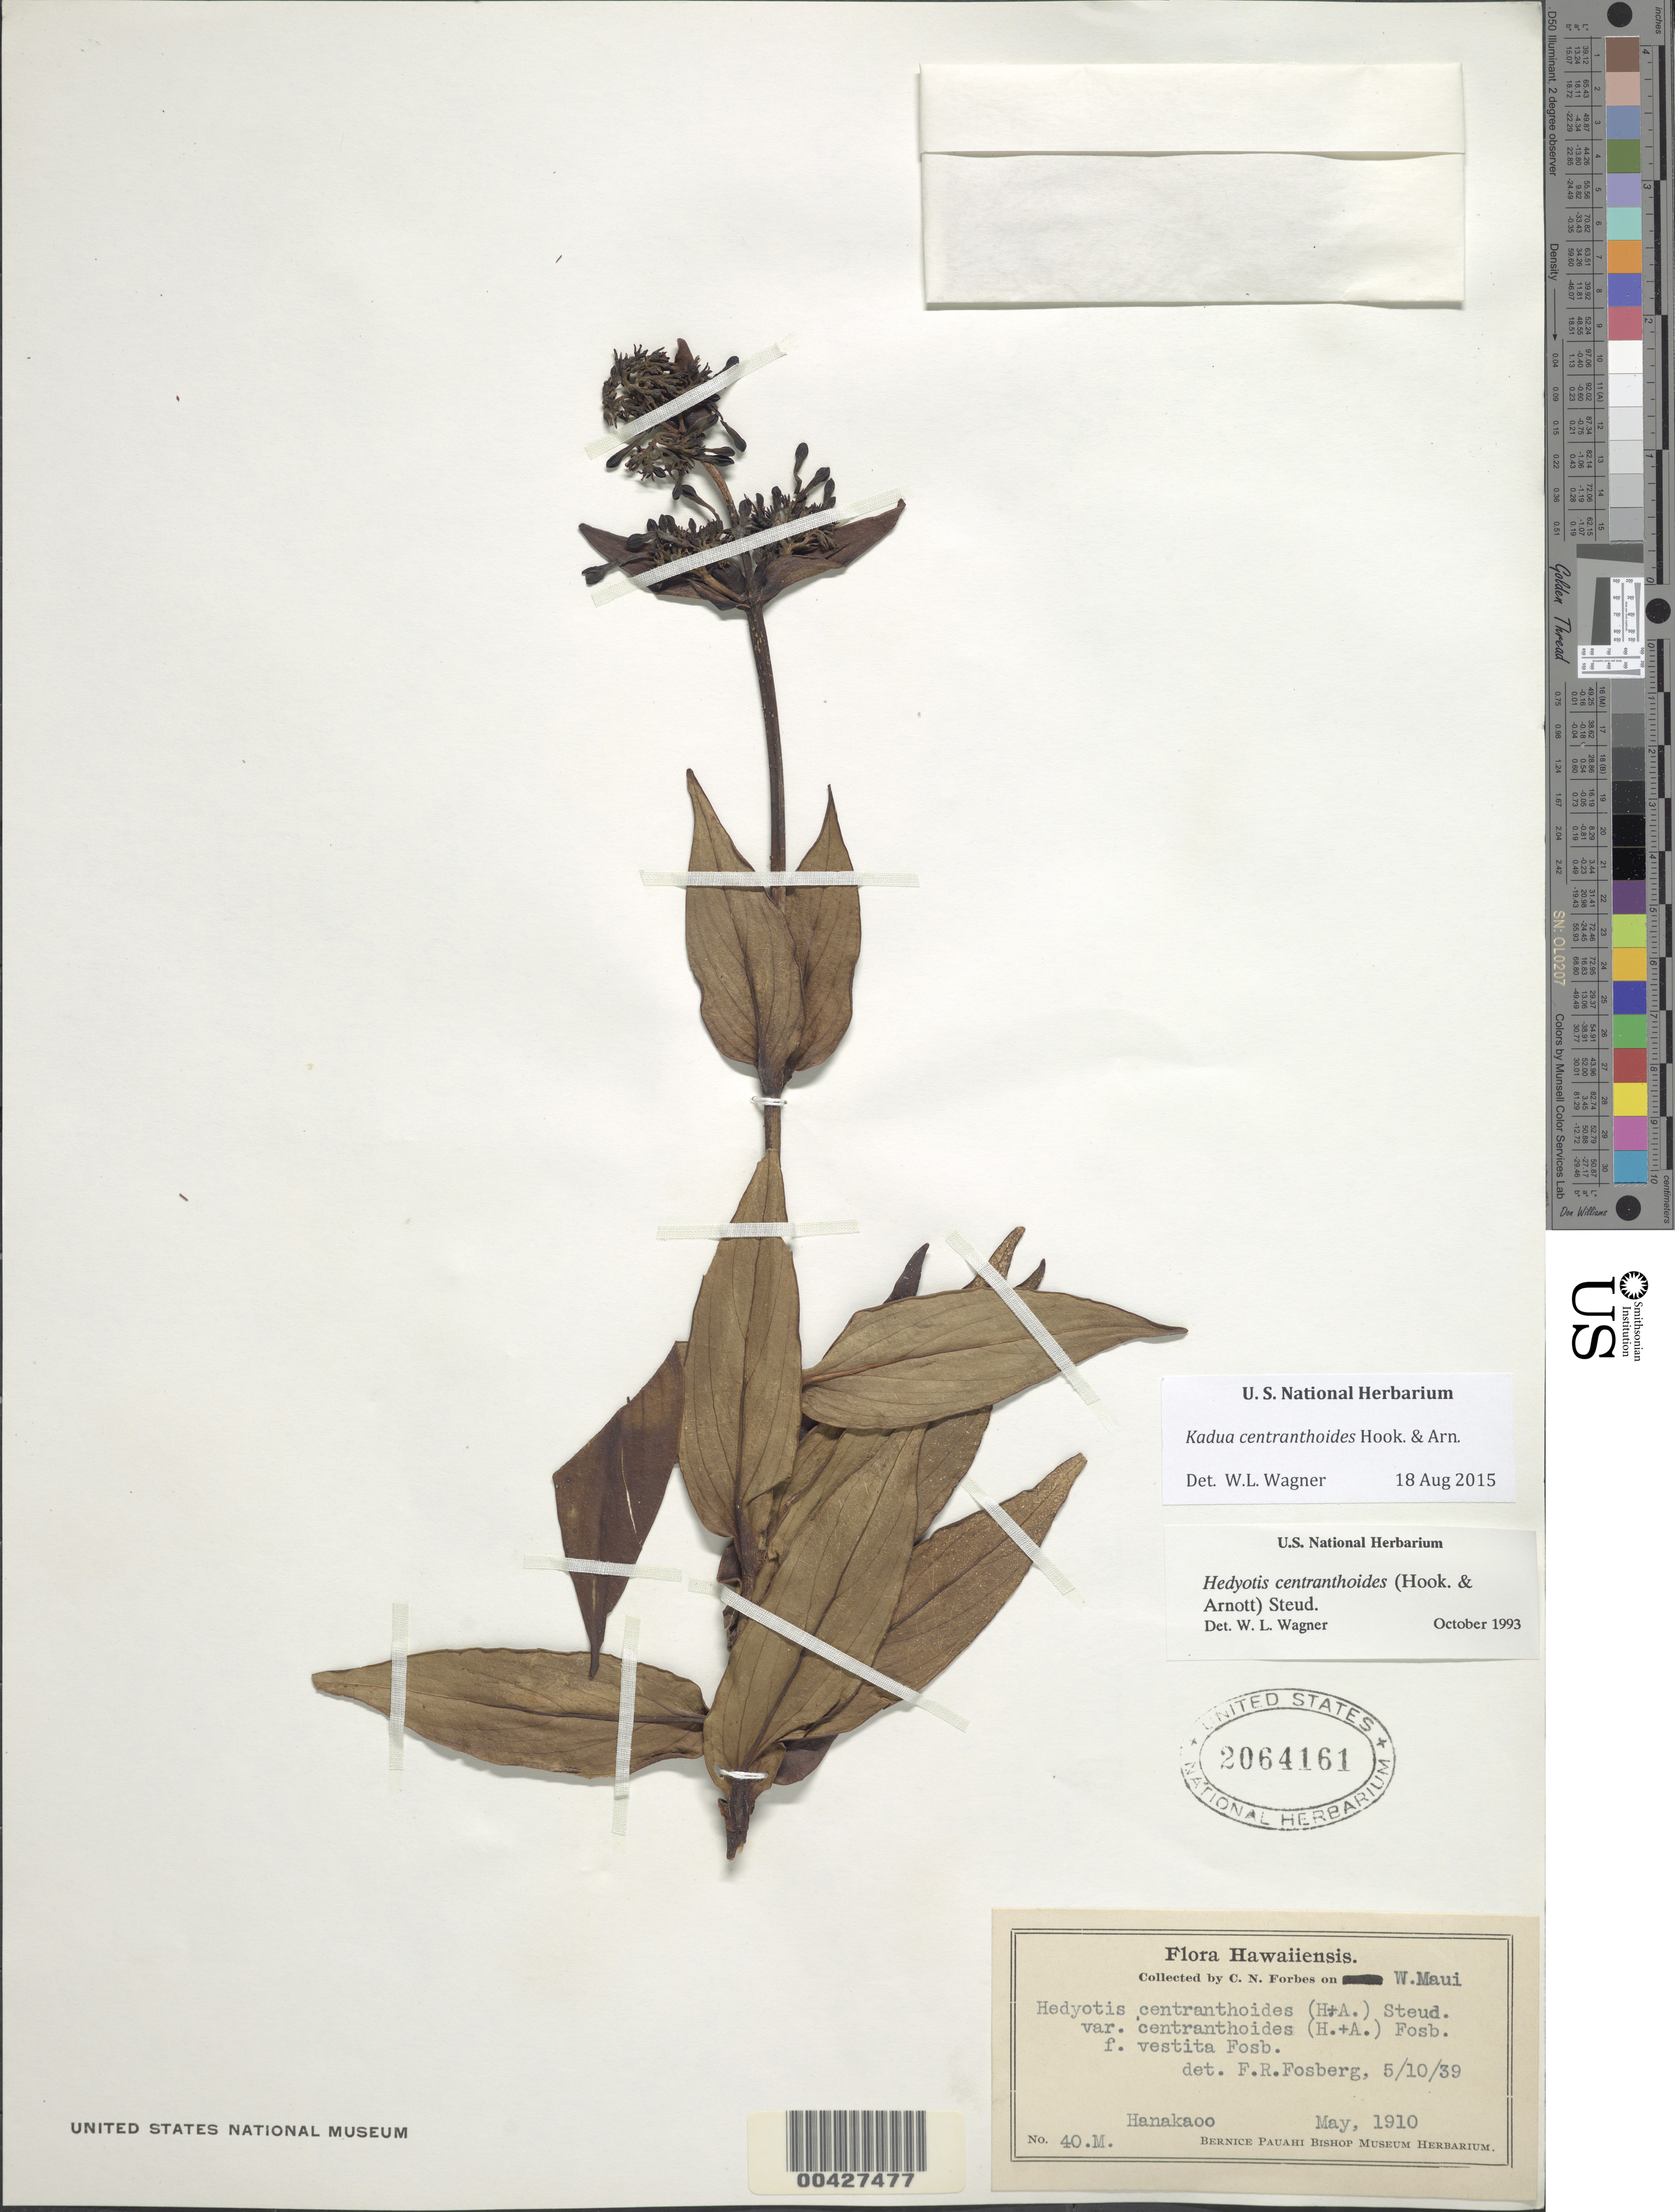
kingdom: Plantae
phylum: Tracheophyta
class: Magnoliopsida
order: Gentianales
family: Rubiaceae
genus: Kadua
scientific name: Kadua centranthoides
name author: Hook. & Arn.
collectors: C. N. Forbes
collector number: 40.M.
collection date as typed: May 1910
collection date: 1910-05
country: United States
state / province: Hawaii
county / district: Maui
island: Maui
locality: Hanakaoo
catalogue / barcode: US 2064161